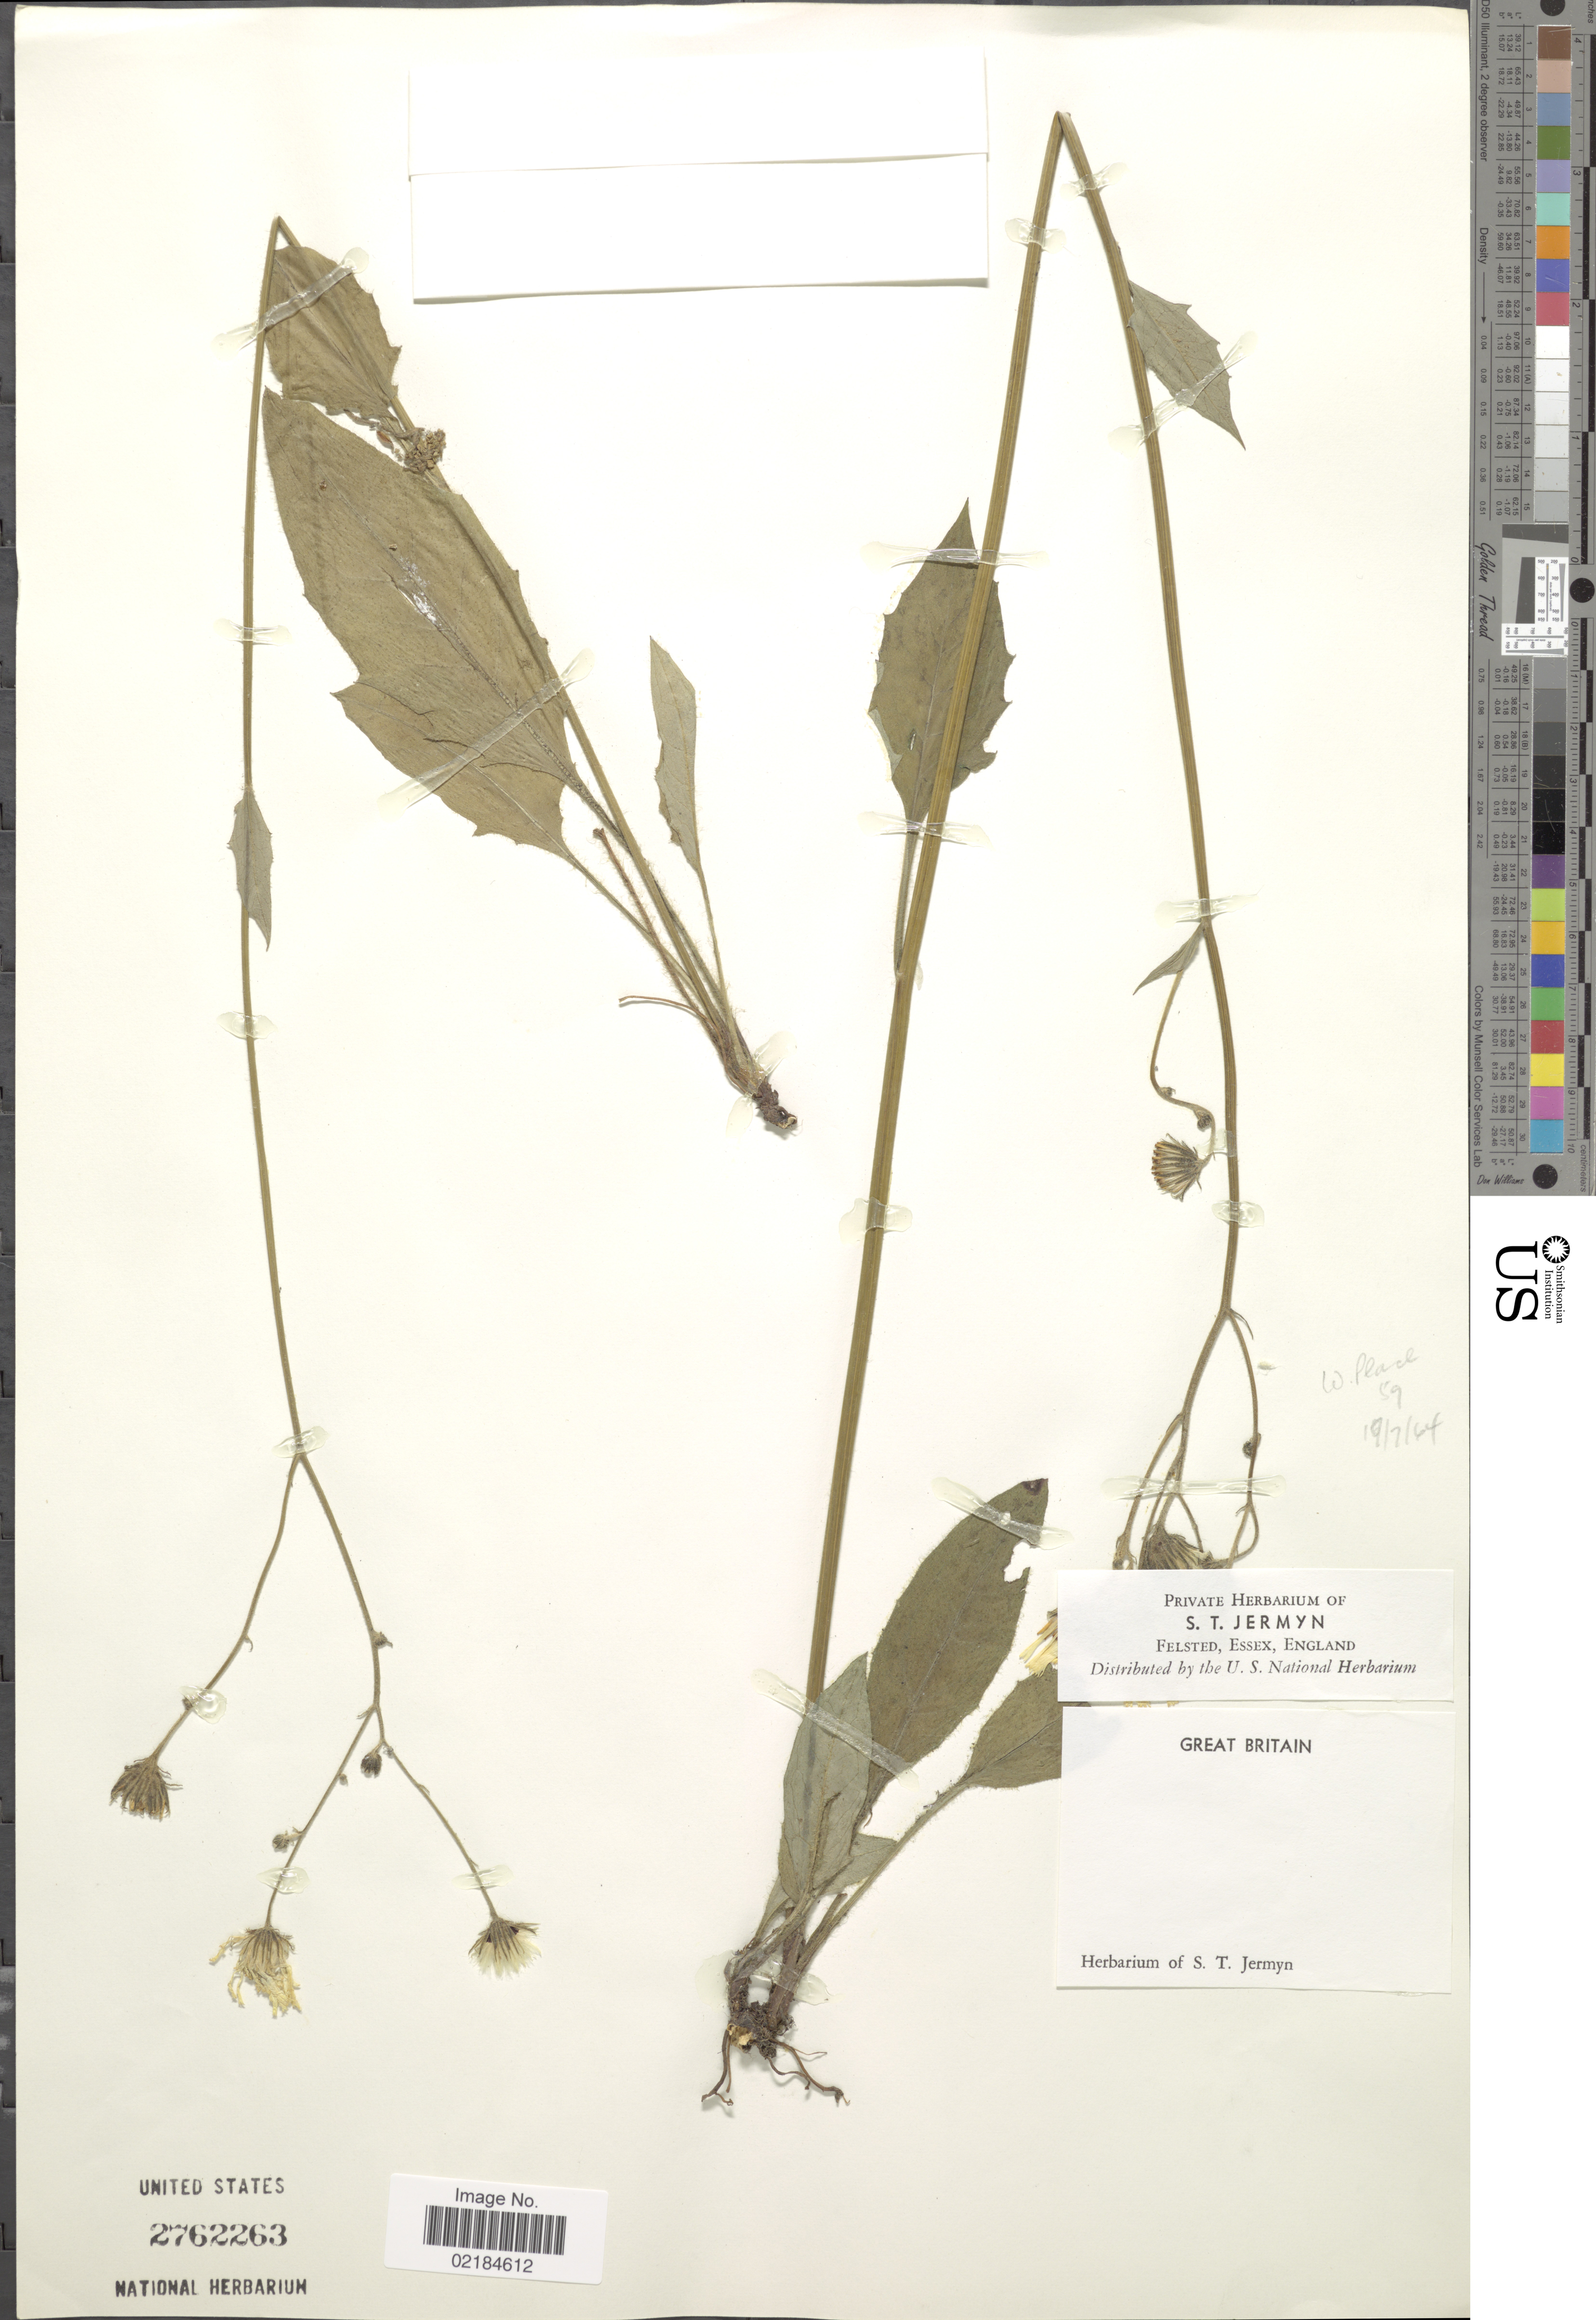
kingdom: Plantae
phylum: Tracheophyta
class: Magnoliopsida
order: Asterales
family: Asteraceae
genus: Hieracium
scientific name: Hieracium repandulare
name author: Druce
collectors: ex herb. S. T. Jermyn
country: United Kingdom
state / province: England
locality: Great Britain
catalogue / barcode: US 2762263